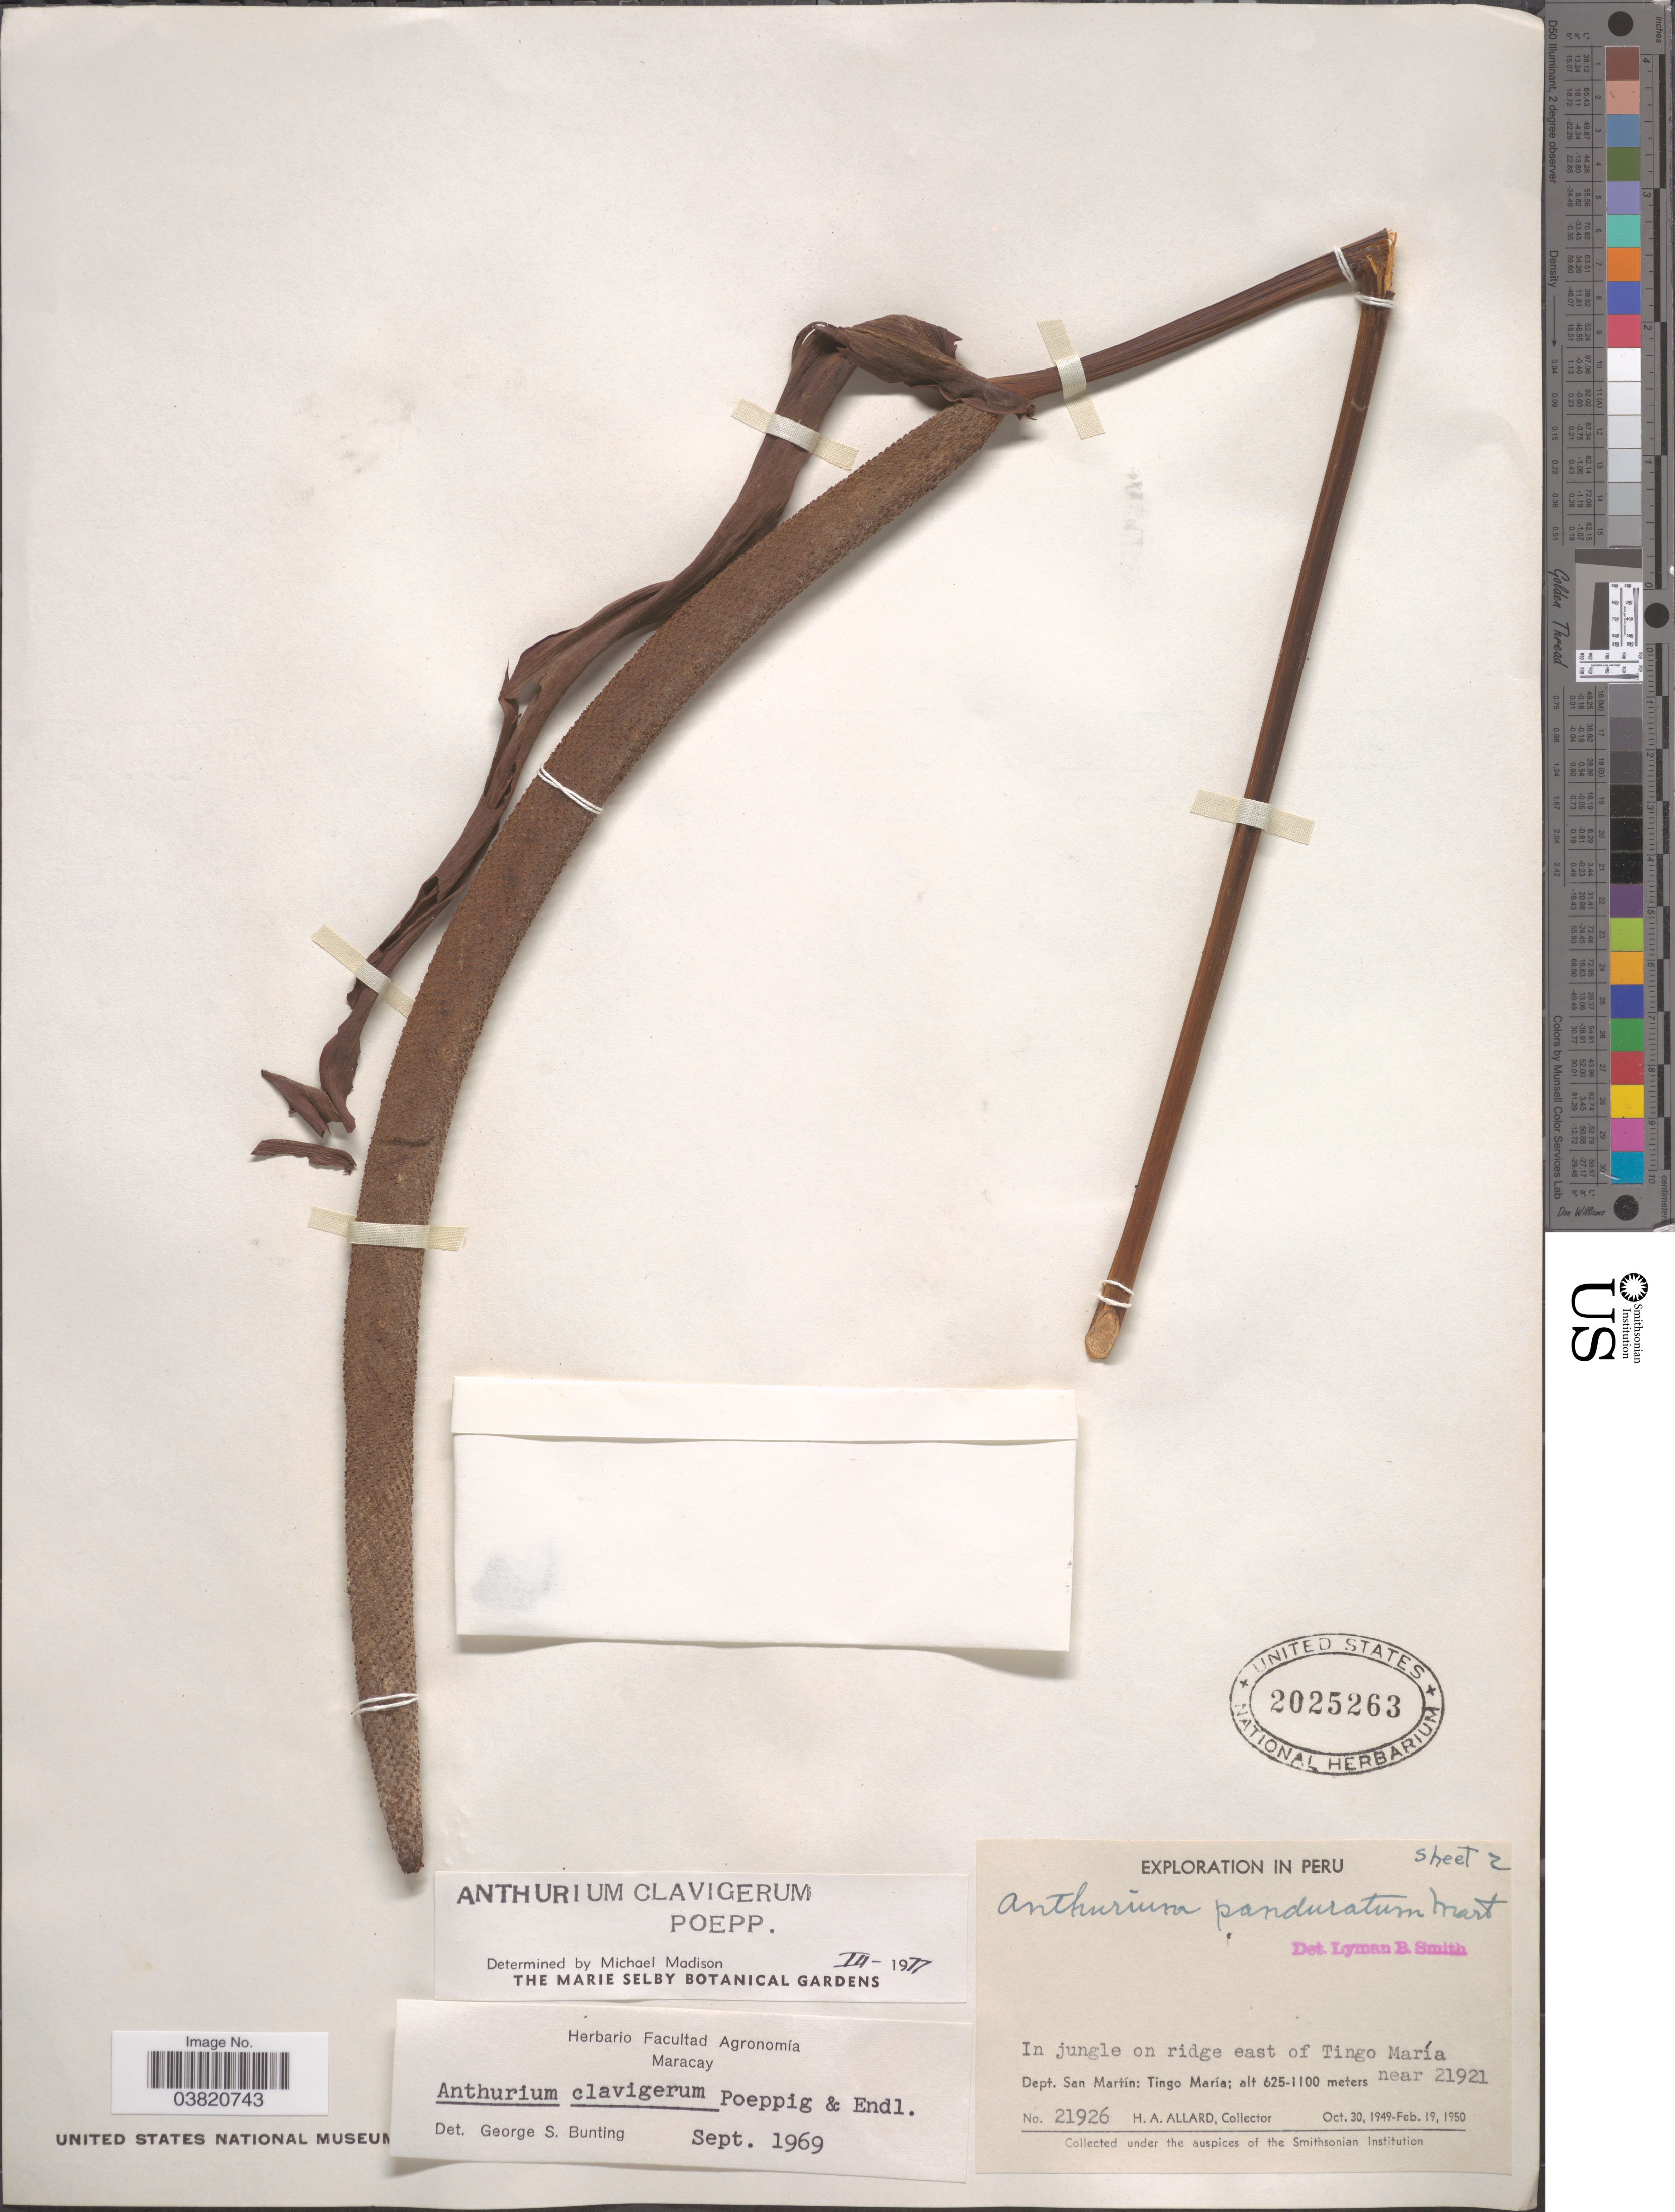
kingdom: Plantae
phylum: Tracheophyta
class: Liliopsida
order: Alismatales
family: Araceae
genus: Anthurium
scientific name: Anthurium clavigerum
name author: Poepp. & Endl.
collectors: H. A. Allard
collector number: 21926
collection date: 1949-10-30/1950-02-19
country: Peru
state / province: San Martín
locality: On ridge east of Tingo María. Dept. San Martín: Tingo María.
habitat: in jungle on ridge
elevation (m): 625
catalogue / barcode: US 2025263